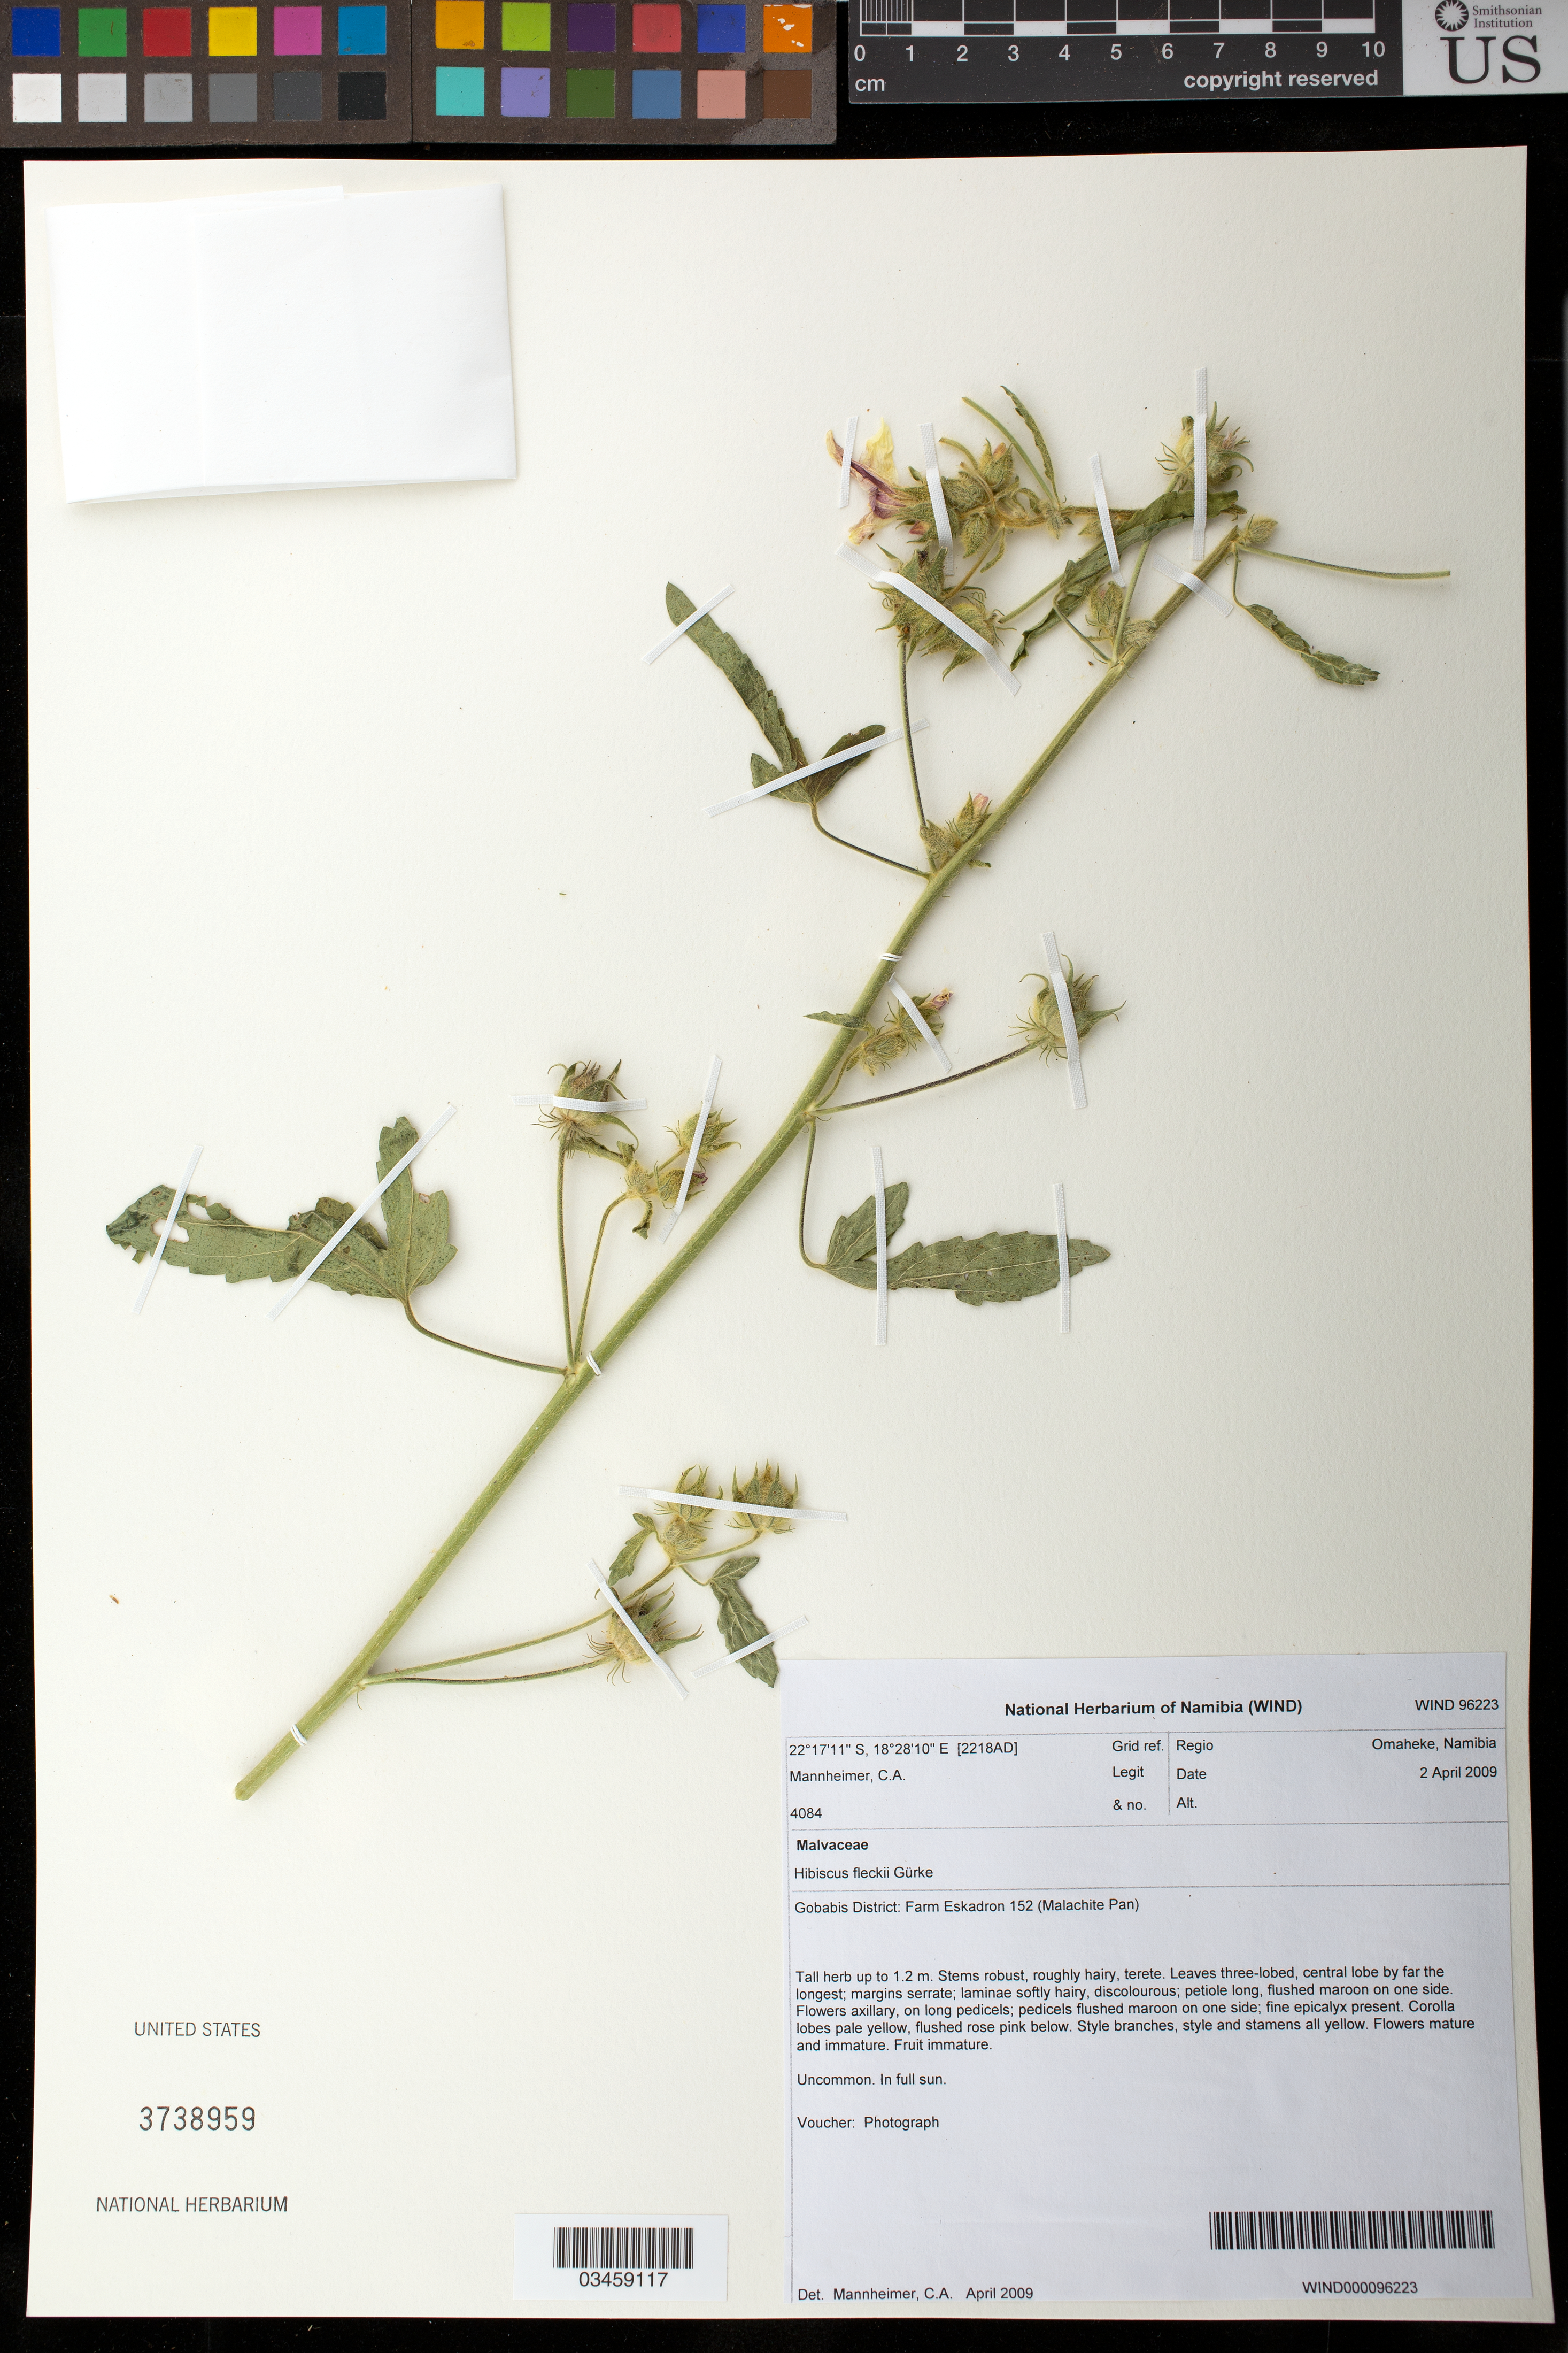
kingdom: Plantae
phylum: Tracheophyta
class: Magnoliopsida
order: Malvales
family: Malvaceae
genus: Hibiscus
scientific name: Hibiscus fleckii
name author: Gürke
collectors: C. A. Mannheimer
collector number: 4084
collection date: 2009-04-02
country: Namibia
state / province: Omaheke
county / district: Gobabis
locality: Farm Eskadron 152 (Malachite Pan)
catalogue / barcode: US 3738959